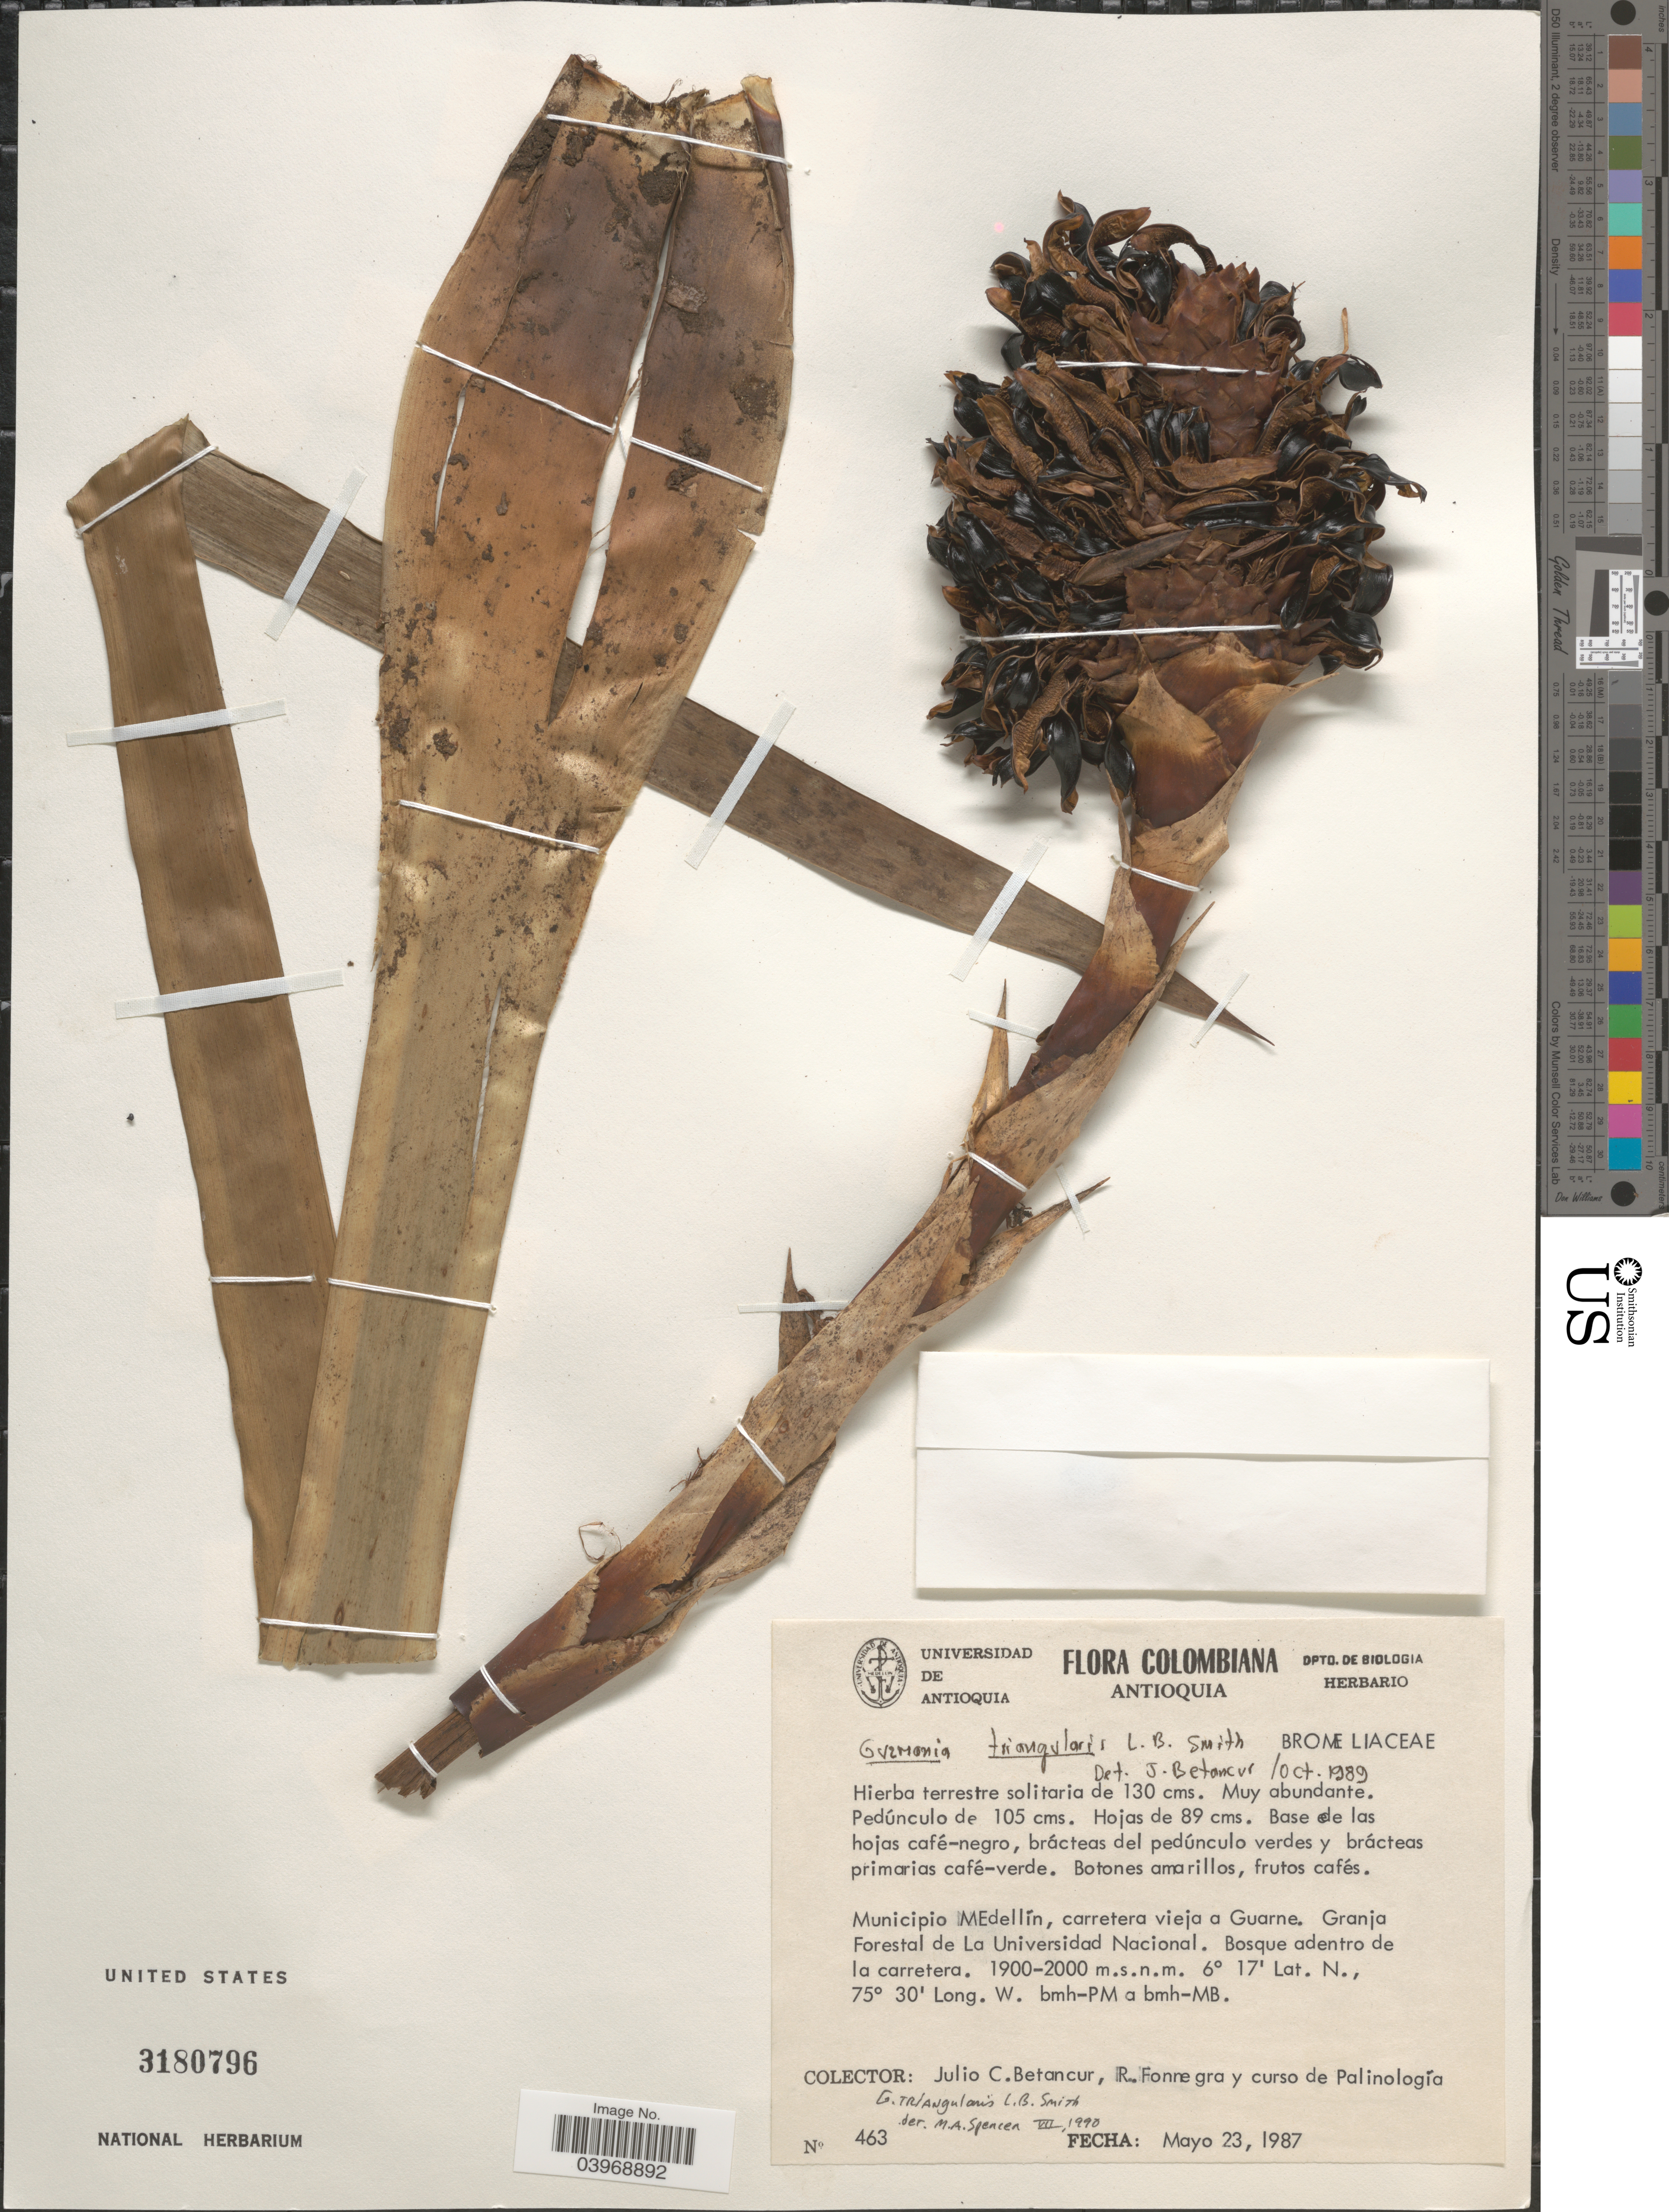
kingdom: Plantae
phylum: Tracheophyta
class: Liliopsida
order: Poales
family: Bromeliaceae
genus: Guzmania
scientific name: Guzmania triangularis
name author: L.B. Sm.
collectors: J. C. Betancur, R. Fonnegra & Curso de Palinologia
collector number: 463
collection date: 1987-05-23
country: Colombia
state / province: Antioquia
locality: Municipio Medellín, carretera vieja a Guarne. Granja Forestal de La Universidad Nacional. Bosque adentro de la carretera.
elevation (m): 1900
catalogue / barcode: US 3180796